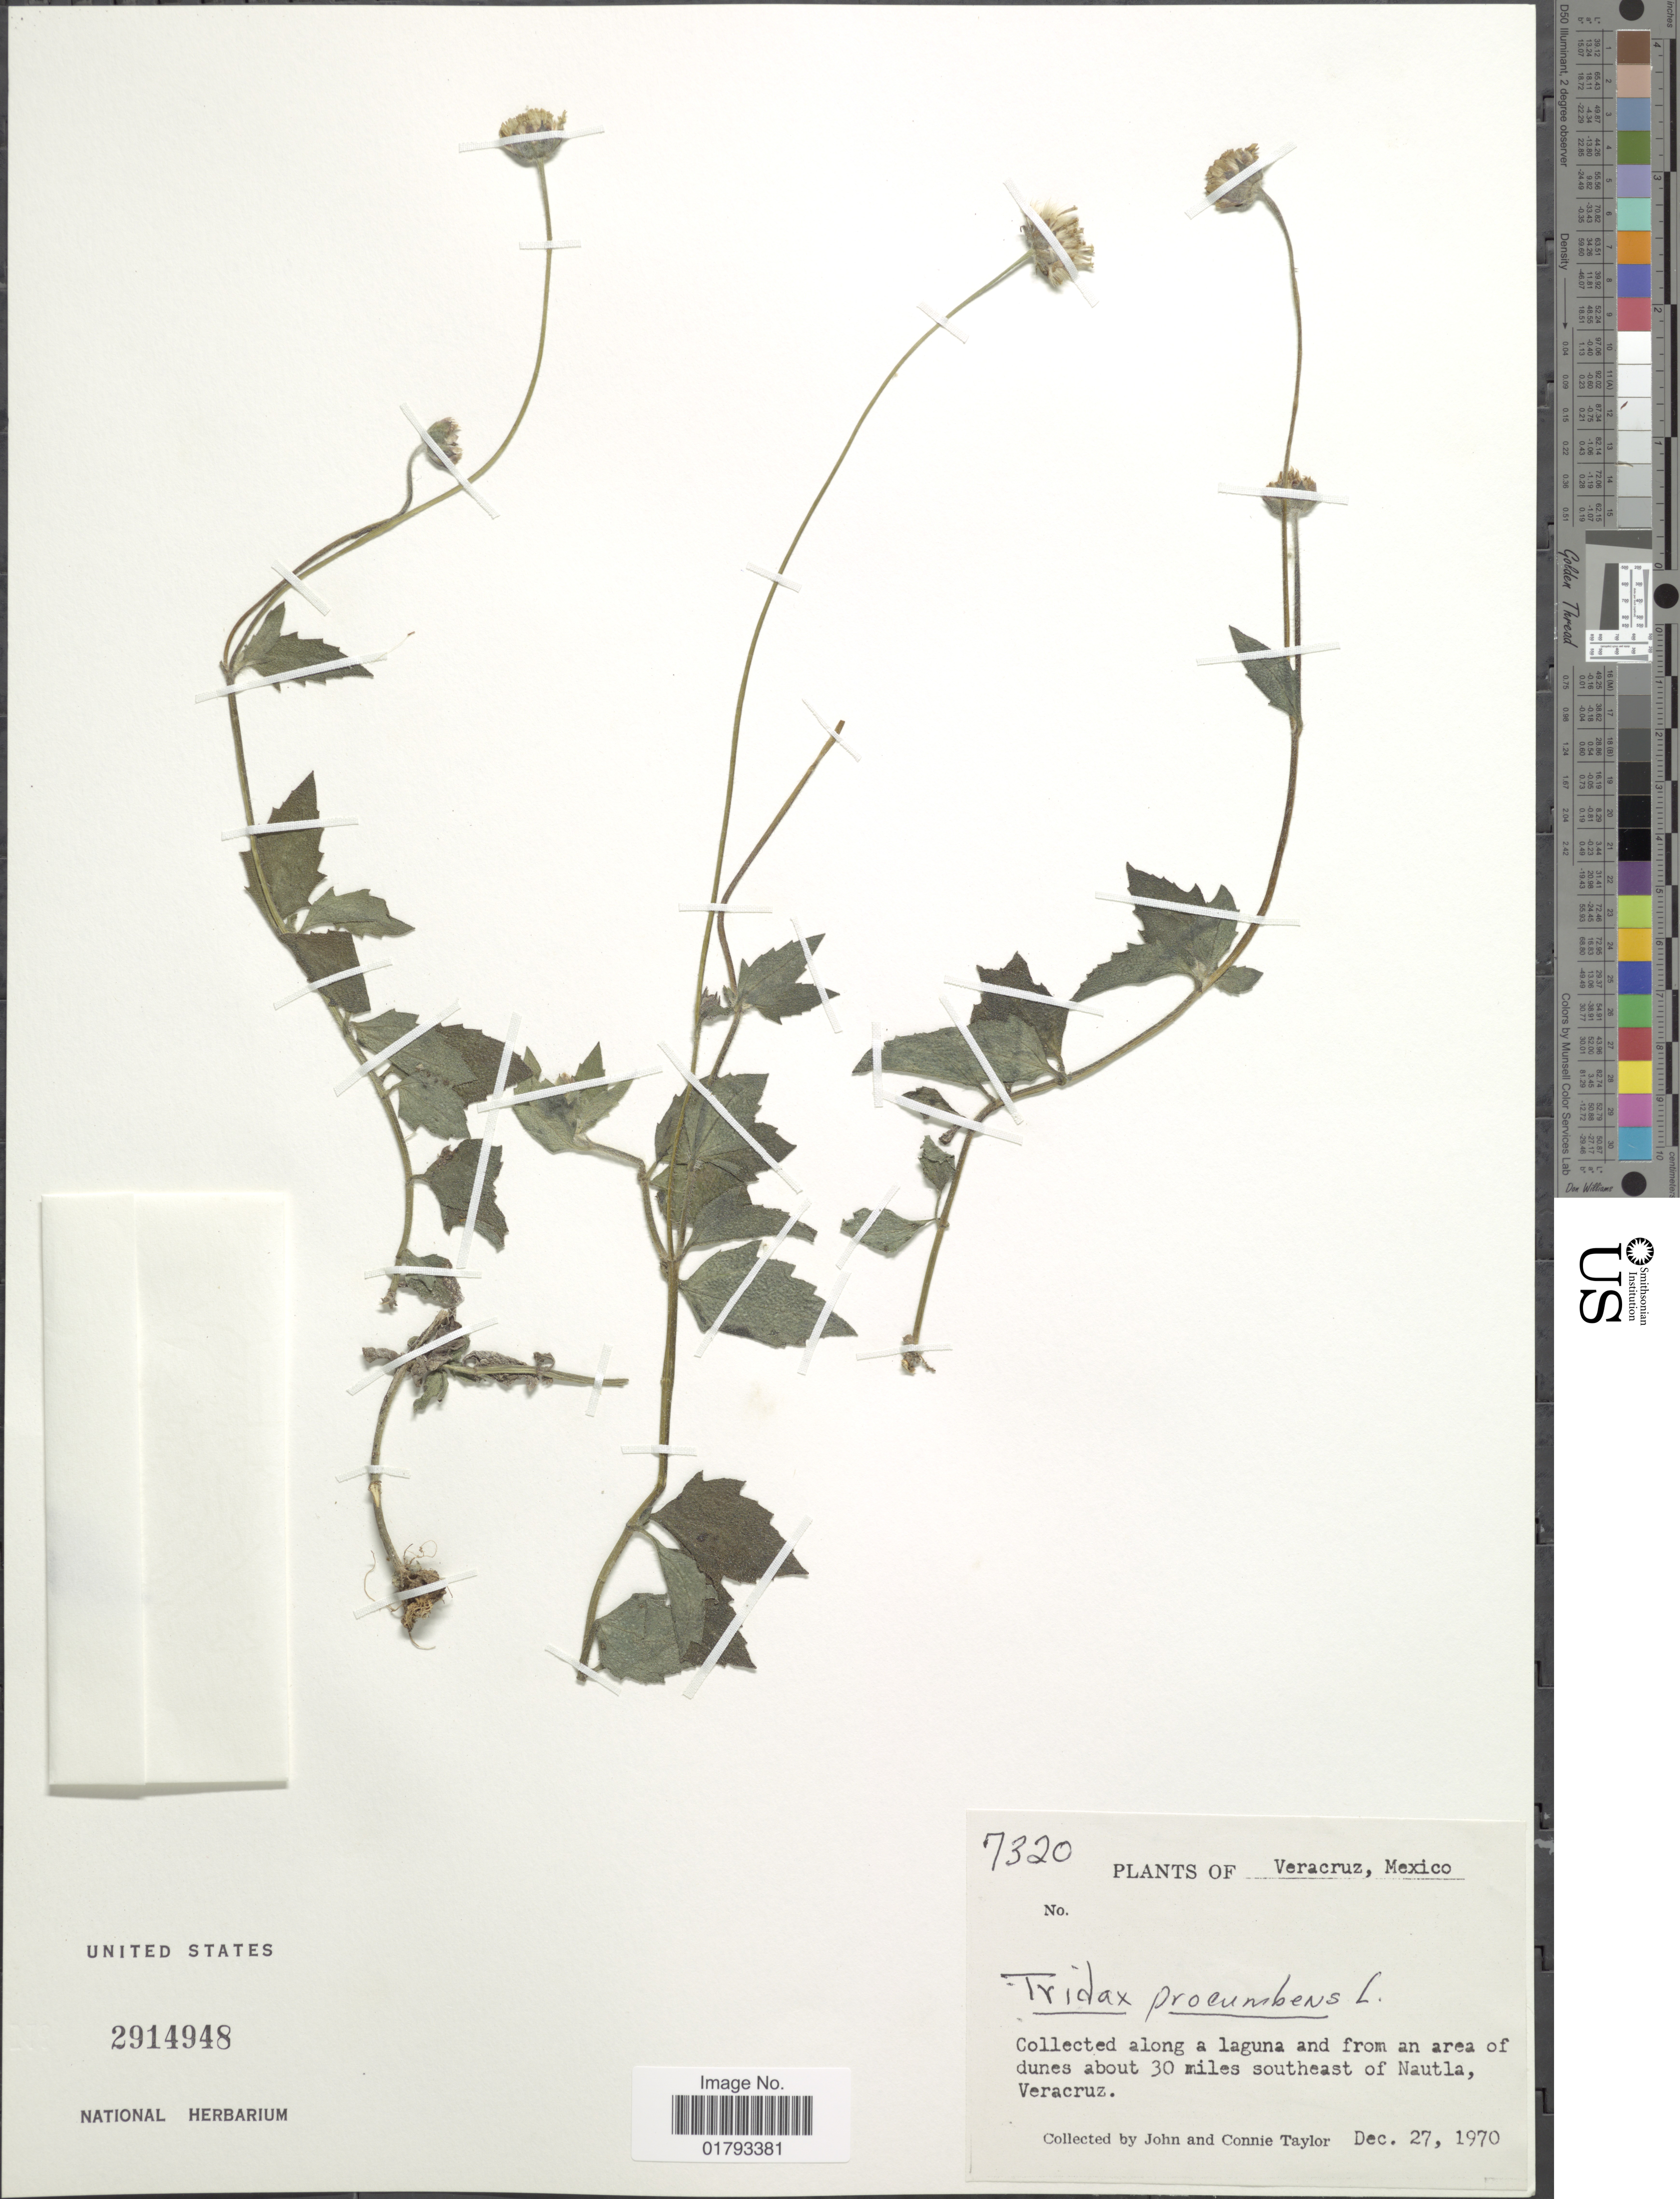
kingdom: Plantae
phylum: Tracheophyta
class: Magnoliopsida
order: Asterales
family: Asteraceae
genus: Tridax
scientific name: Tridax procumbens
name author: L.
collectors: J. Taylor & C. Taylor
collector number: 7320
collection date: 1970-12-27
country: Mexico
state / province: Veracruz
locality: Along a laguna and from an area of dunes about 30 miles southeats of Nautla Veracruz. Veracruz, Mexico.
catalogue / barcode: US 2914948